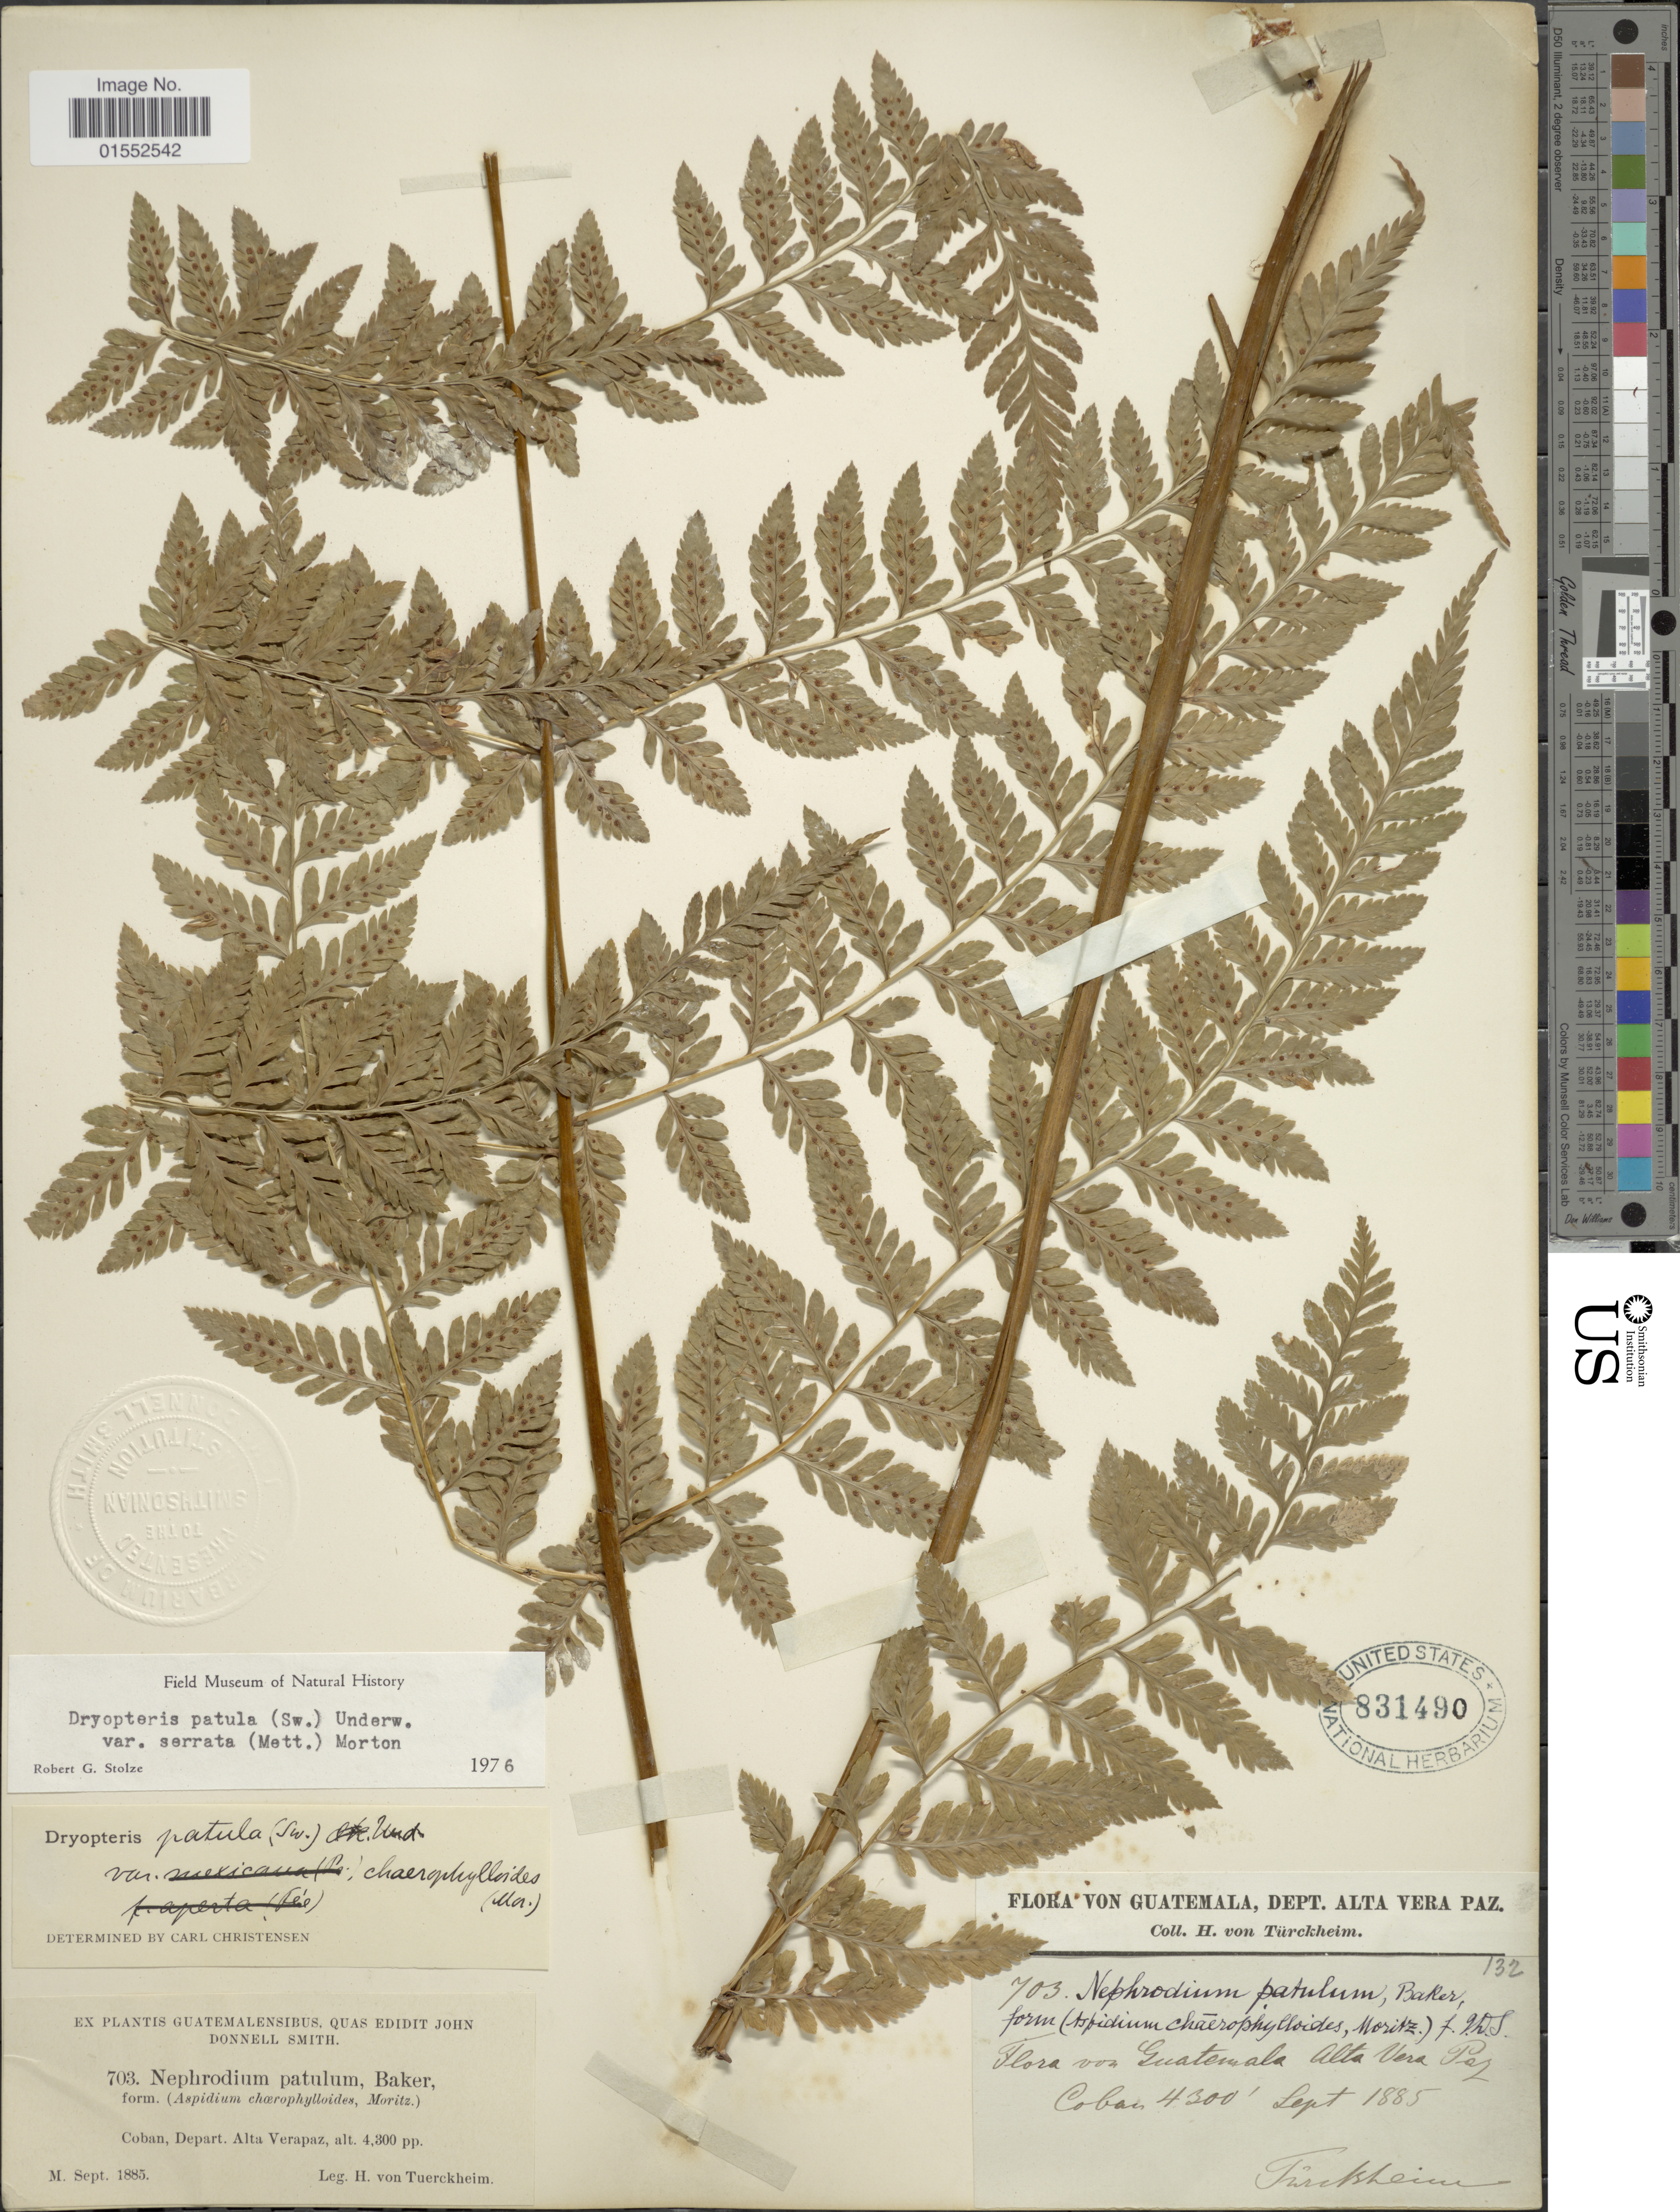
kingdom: Plantae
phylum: Tracheophyta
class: Polypodiopsida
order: Polypodiales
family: Dryopteridaceae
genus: Dryopteris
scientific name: Dryopteris patula var. serrata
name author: (Mett.) C.V. Morton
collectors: H. von Türckheim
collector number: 703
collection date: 1885-09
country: Guatemala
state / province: Alta Verapaz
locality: Guatemala, dept, Alta Verapaz. Coban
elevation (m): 1311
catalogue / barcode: US 831490